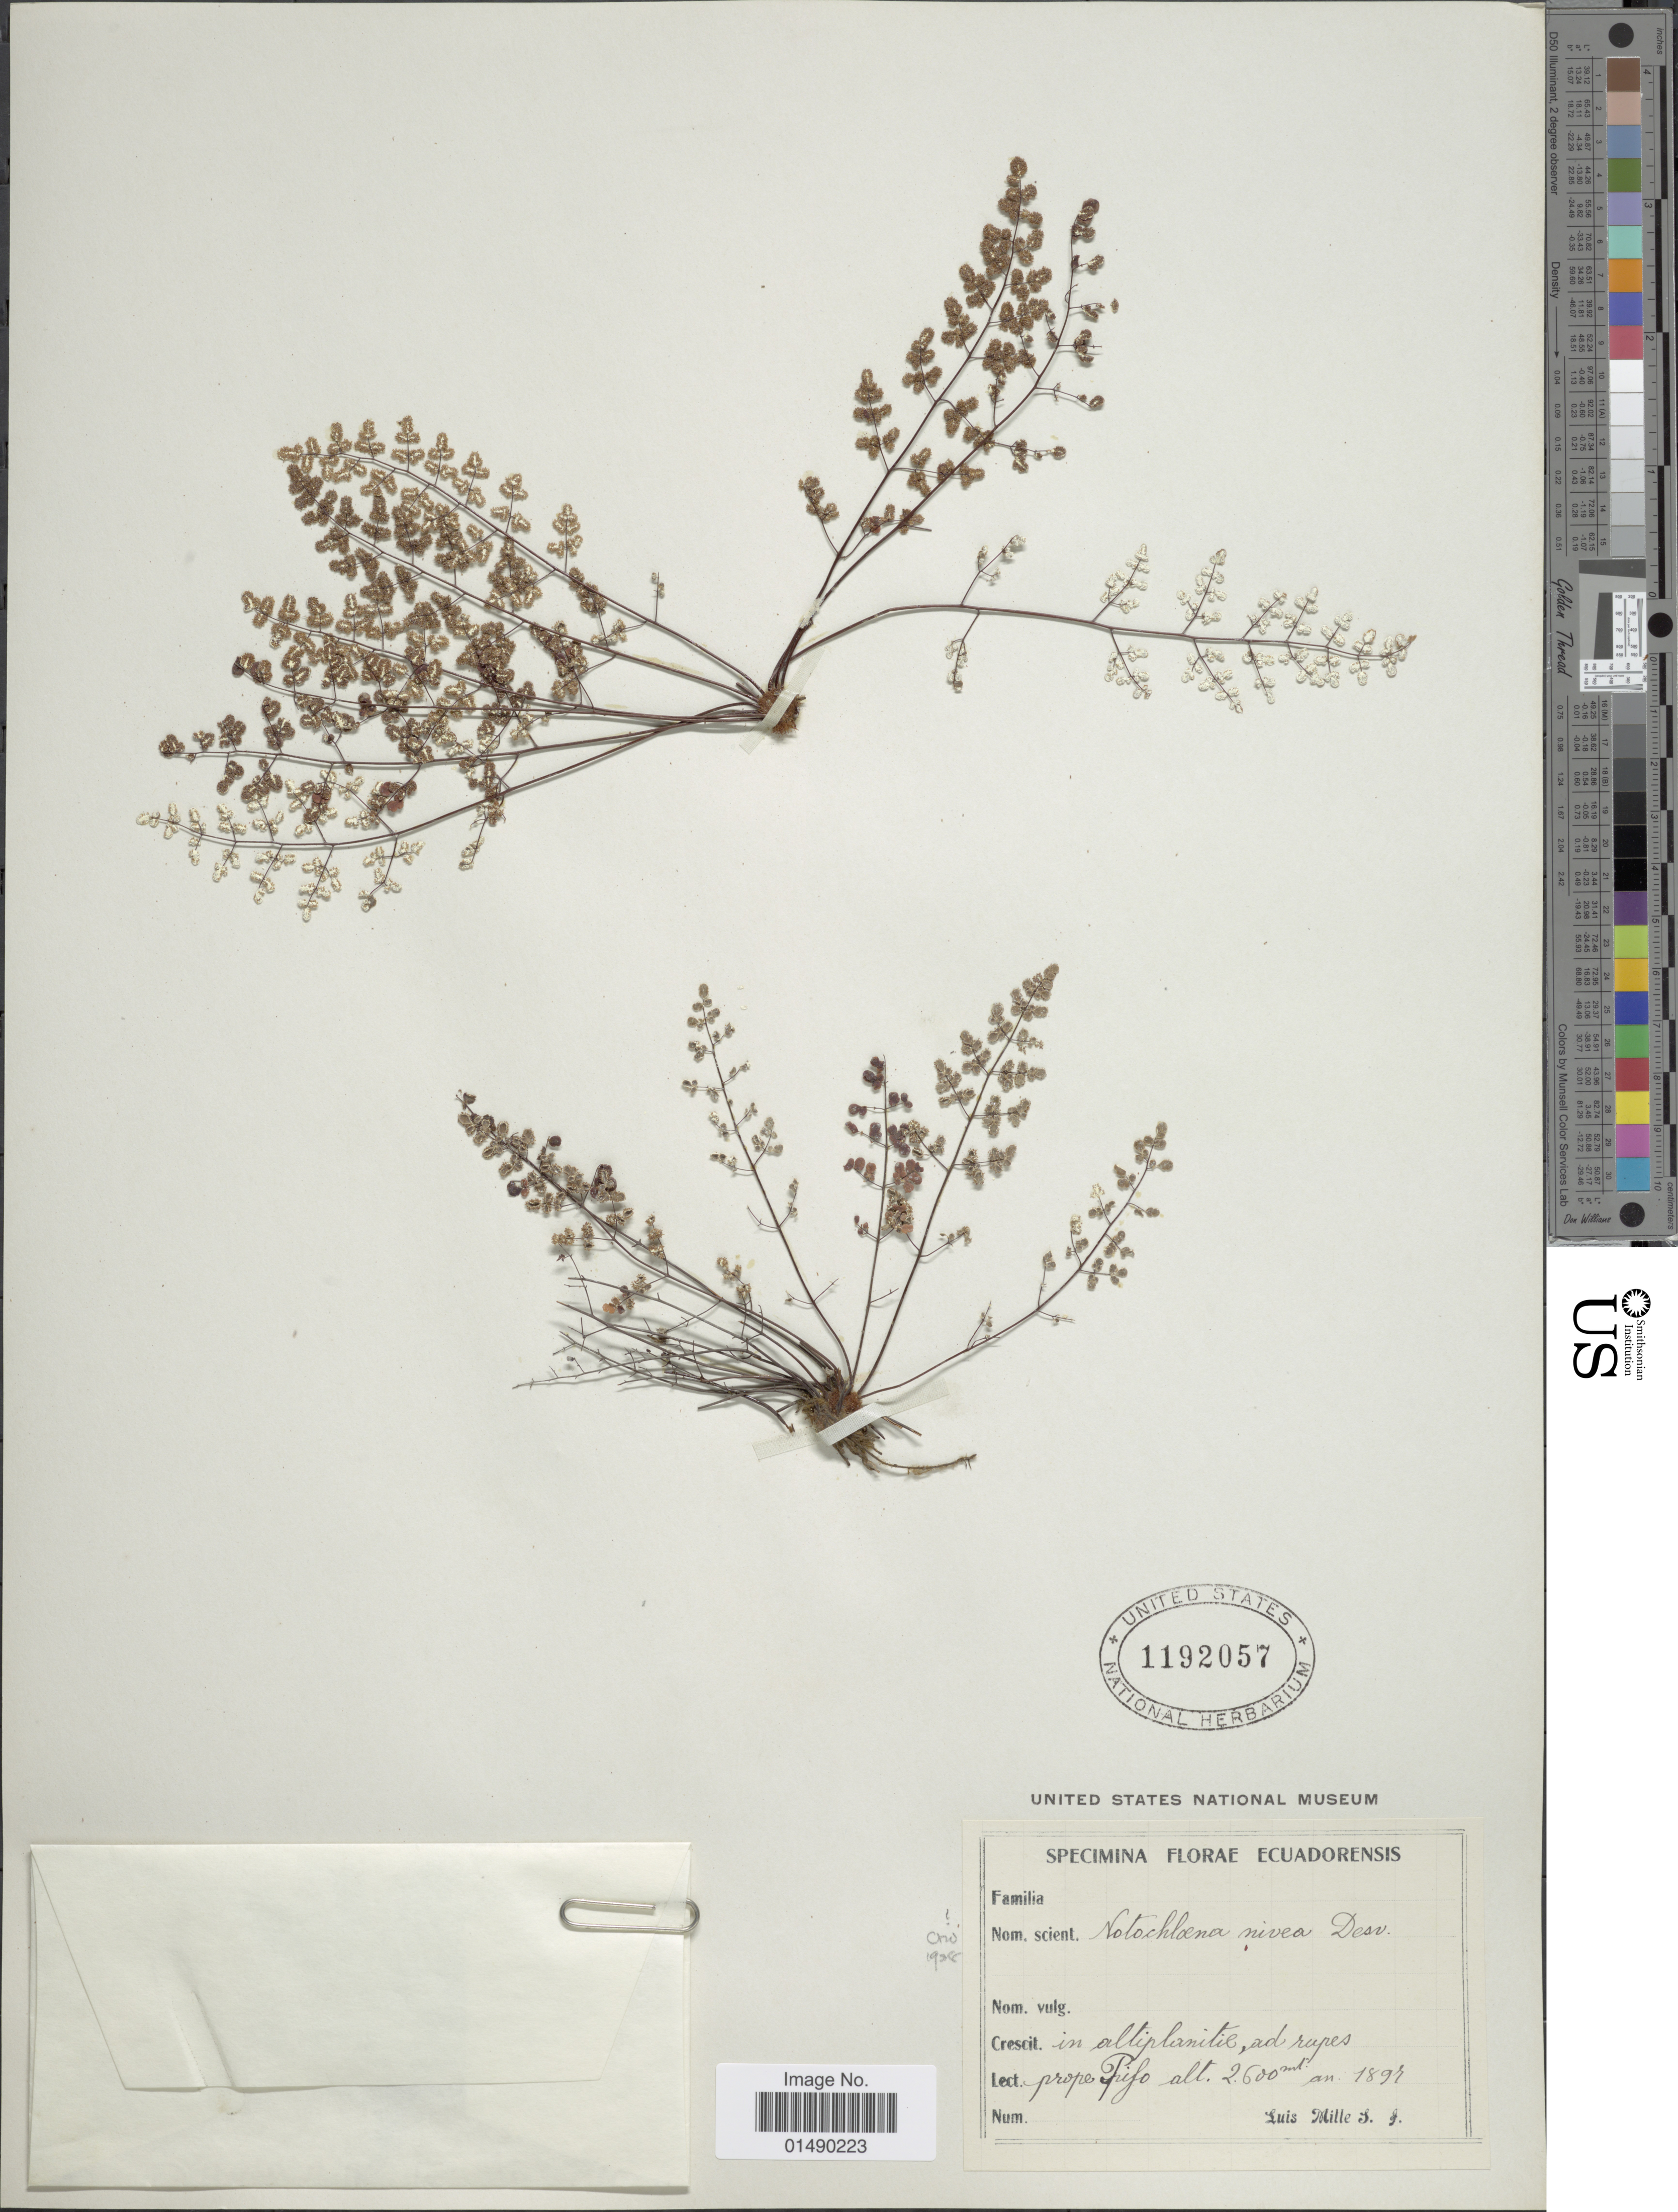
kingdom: Plantae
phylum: Tracheophyta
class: Polypodiopsida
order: Polypodiales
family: Pteridaceae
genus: Argyrochosma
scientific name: Argyrochosma nivea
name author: (Poir.) Windham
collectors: L. Mille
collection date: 1897-01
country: Ecuador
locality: Ecuadorensis, Grope Pifo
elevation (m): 2600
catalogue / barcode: US 1192057